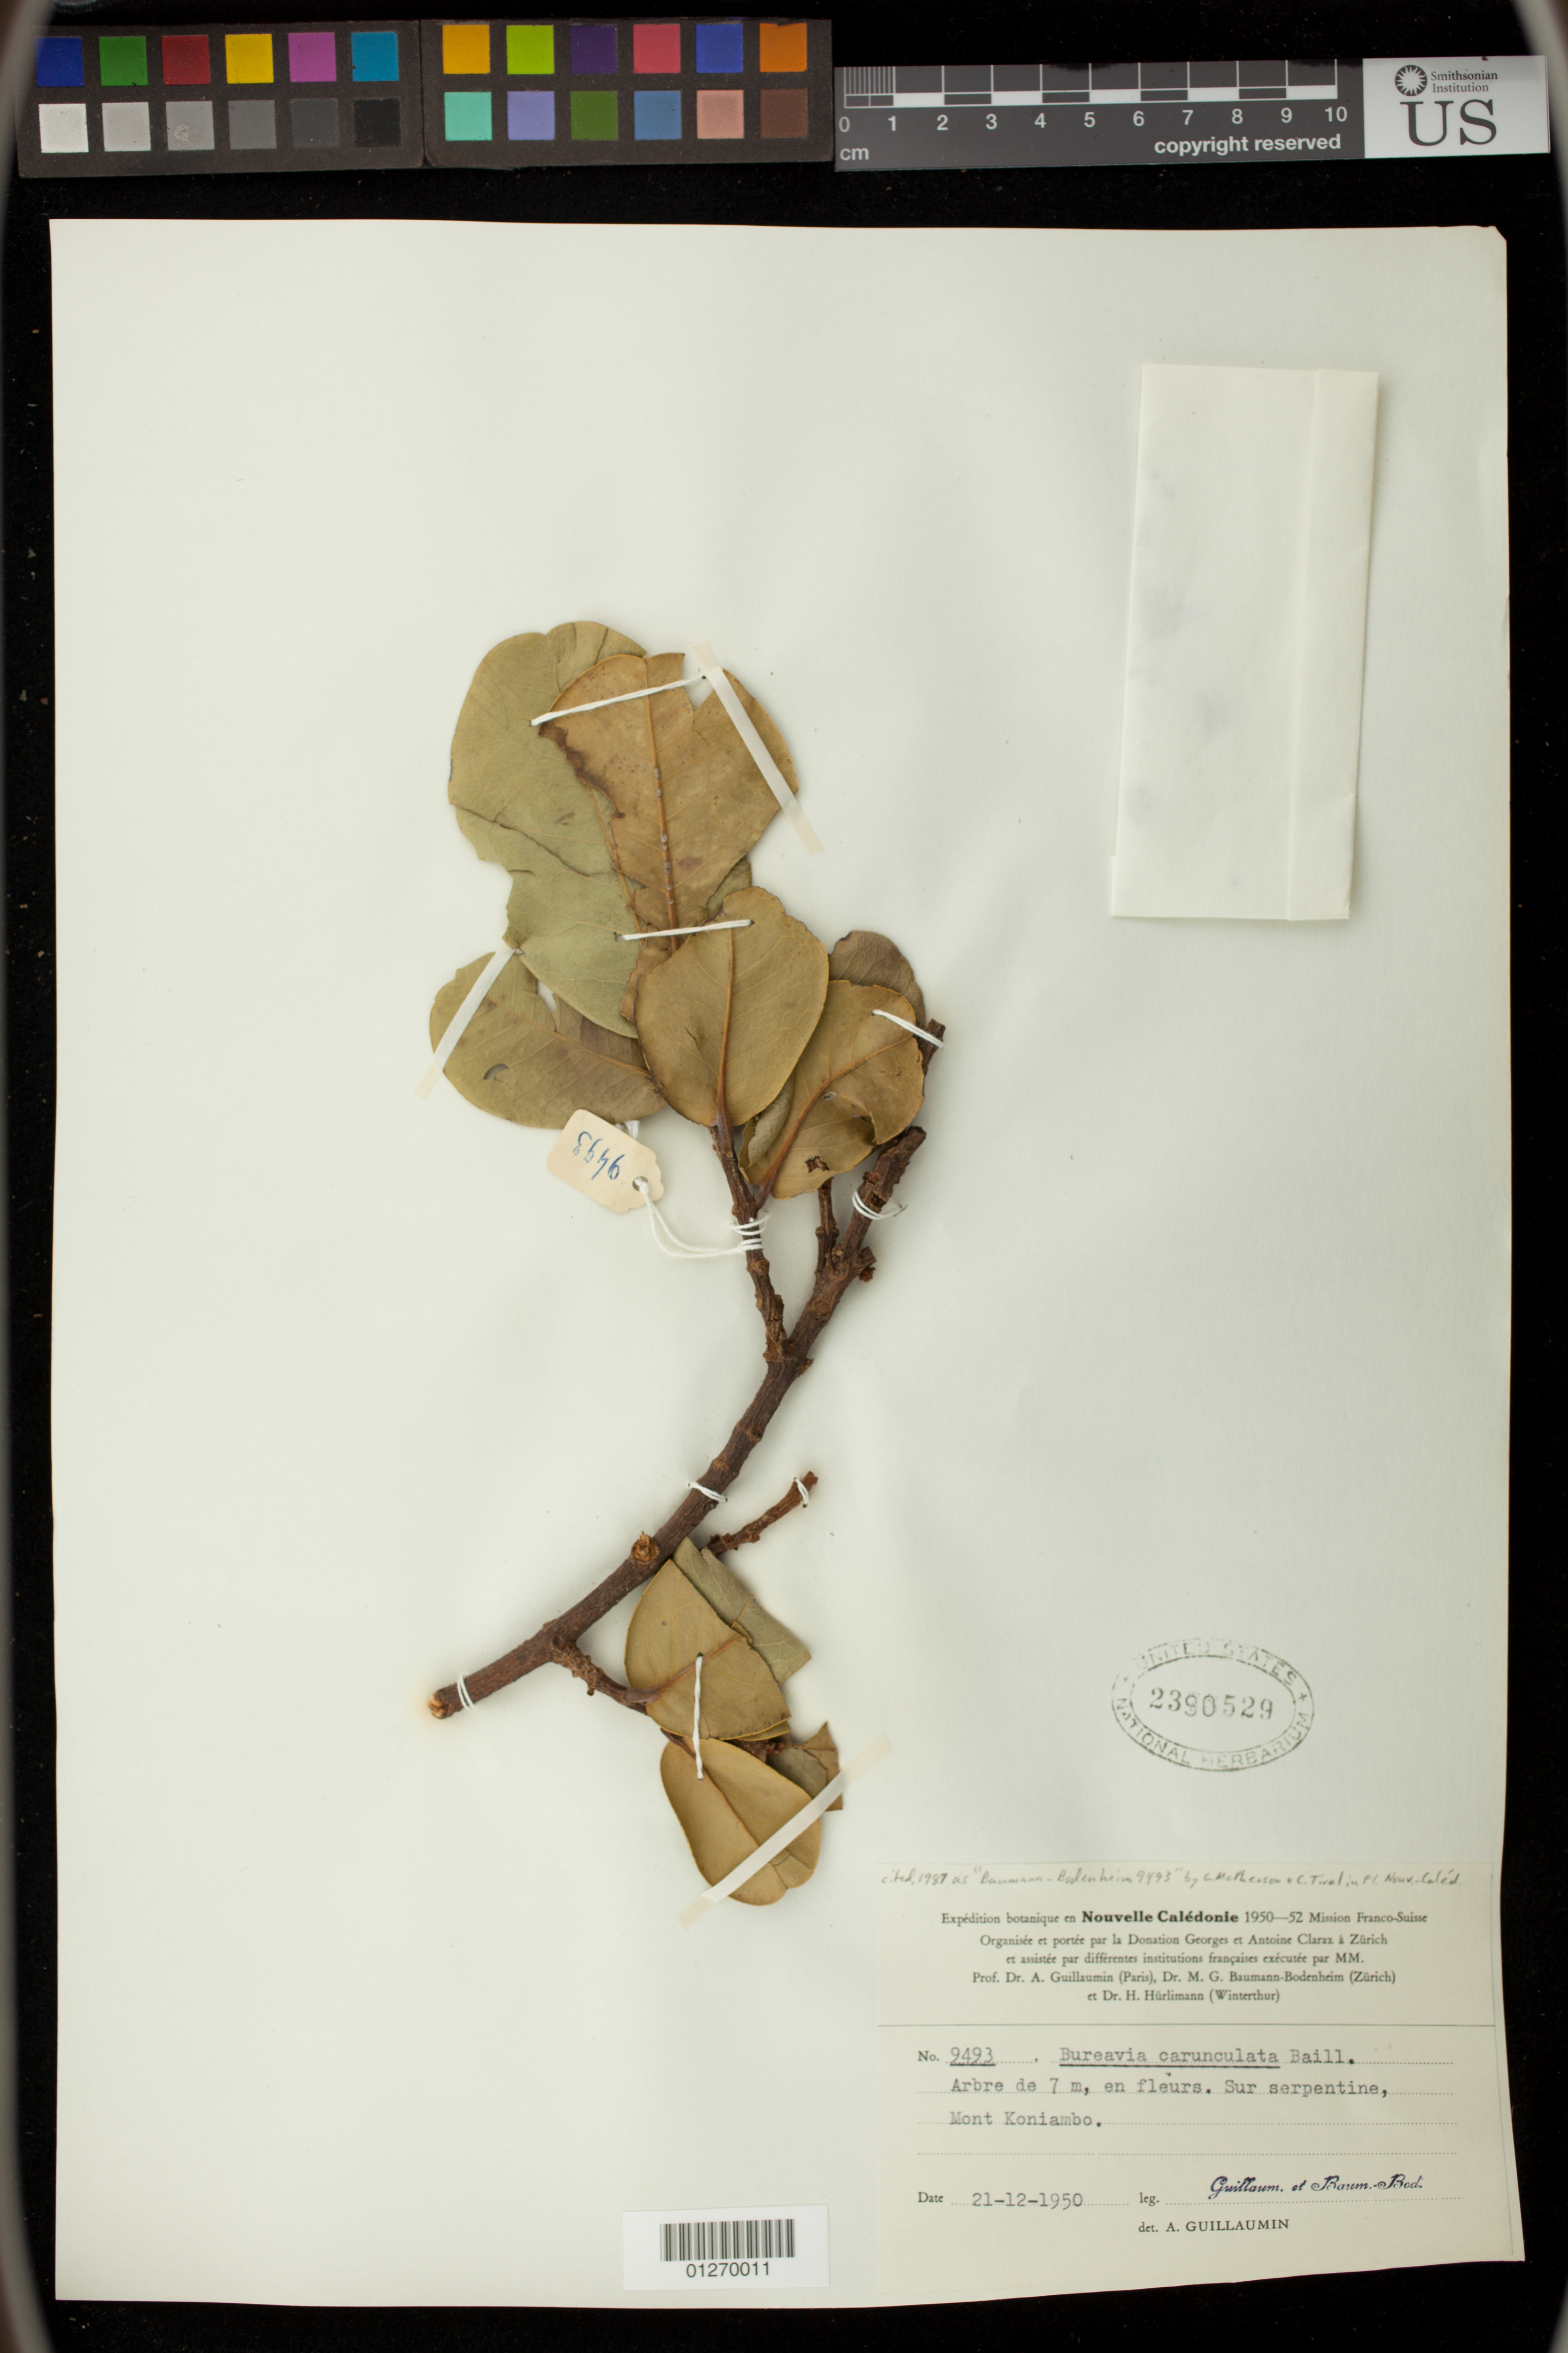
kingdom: Plantae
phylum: Tracheophyta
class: Magnoliopsida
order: Malpighiales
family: Picrodendraceae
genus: Austrobuxus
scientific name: Austrobuxus carunculatus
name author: (Baill.) Airy Shaw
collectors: A. Guillaumin & M. G. Baumann-Bodenheim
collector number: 9493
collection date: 1950-12-21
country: New Caledonia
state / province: South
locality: Mont Koniambo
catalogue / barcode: US 2390529